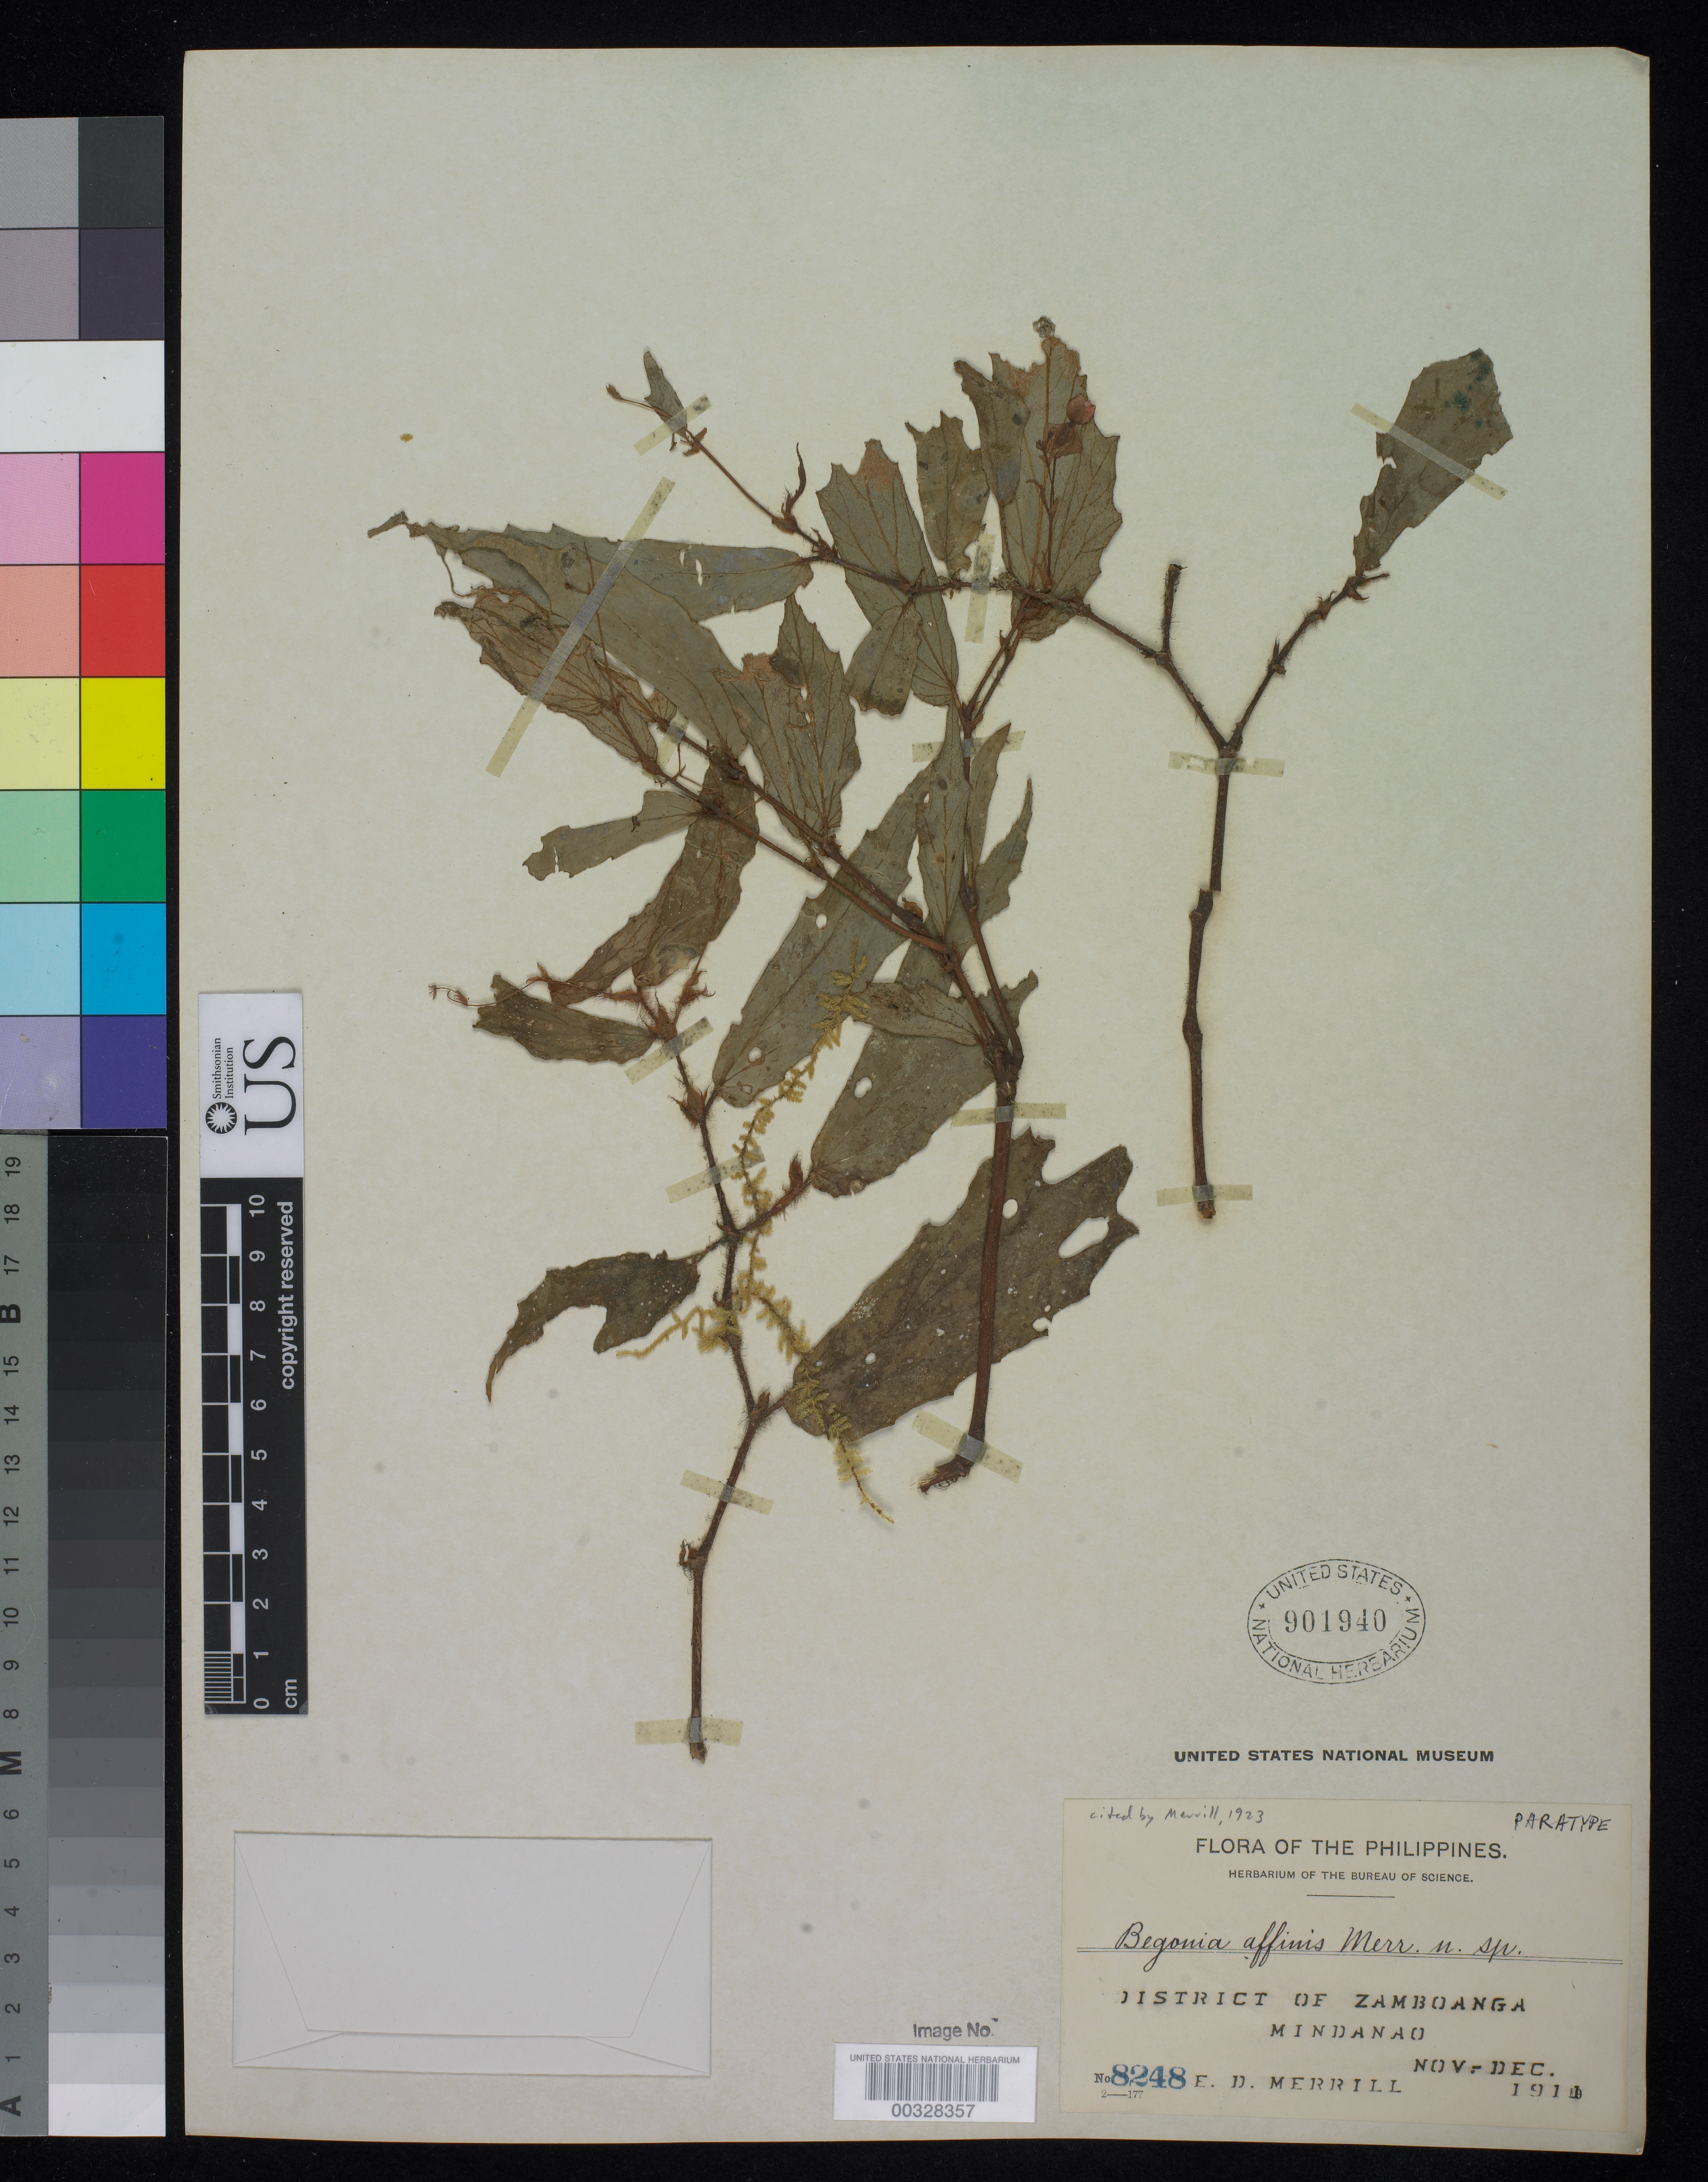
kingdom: Plantae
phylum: Tracheophyta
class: Magnoliopsida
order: Cucurbitales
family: Begoniaceae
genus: Begonia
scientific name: Begonia affinis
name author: Merr.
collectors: E. D. Merrill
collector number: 8248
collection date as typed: Nov 1911 to -- Dec 1911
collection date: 1911-11/1911-12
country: Philippines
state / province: Zamboanga Peninsula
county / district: Zamboanga del Norte / Zamboanga del Sur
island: Mindanao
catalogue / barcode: US 901940